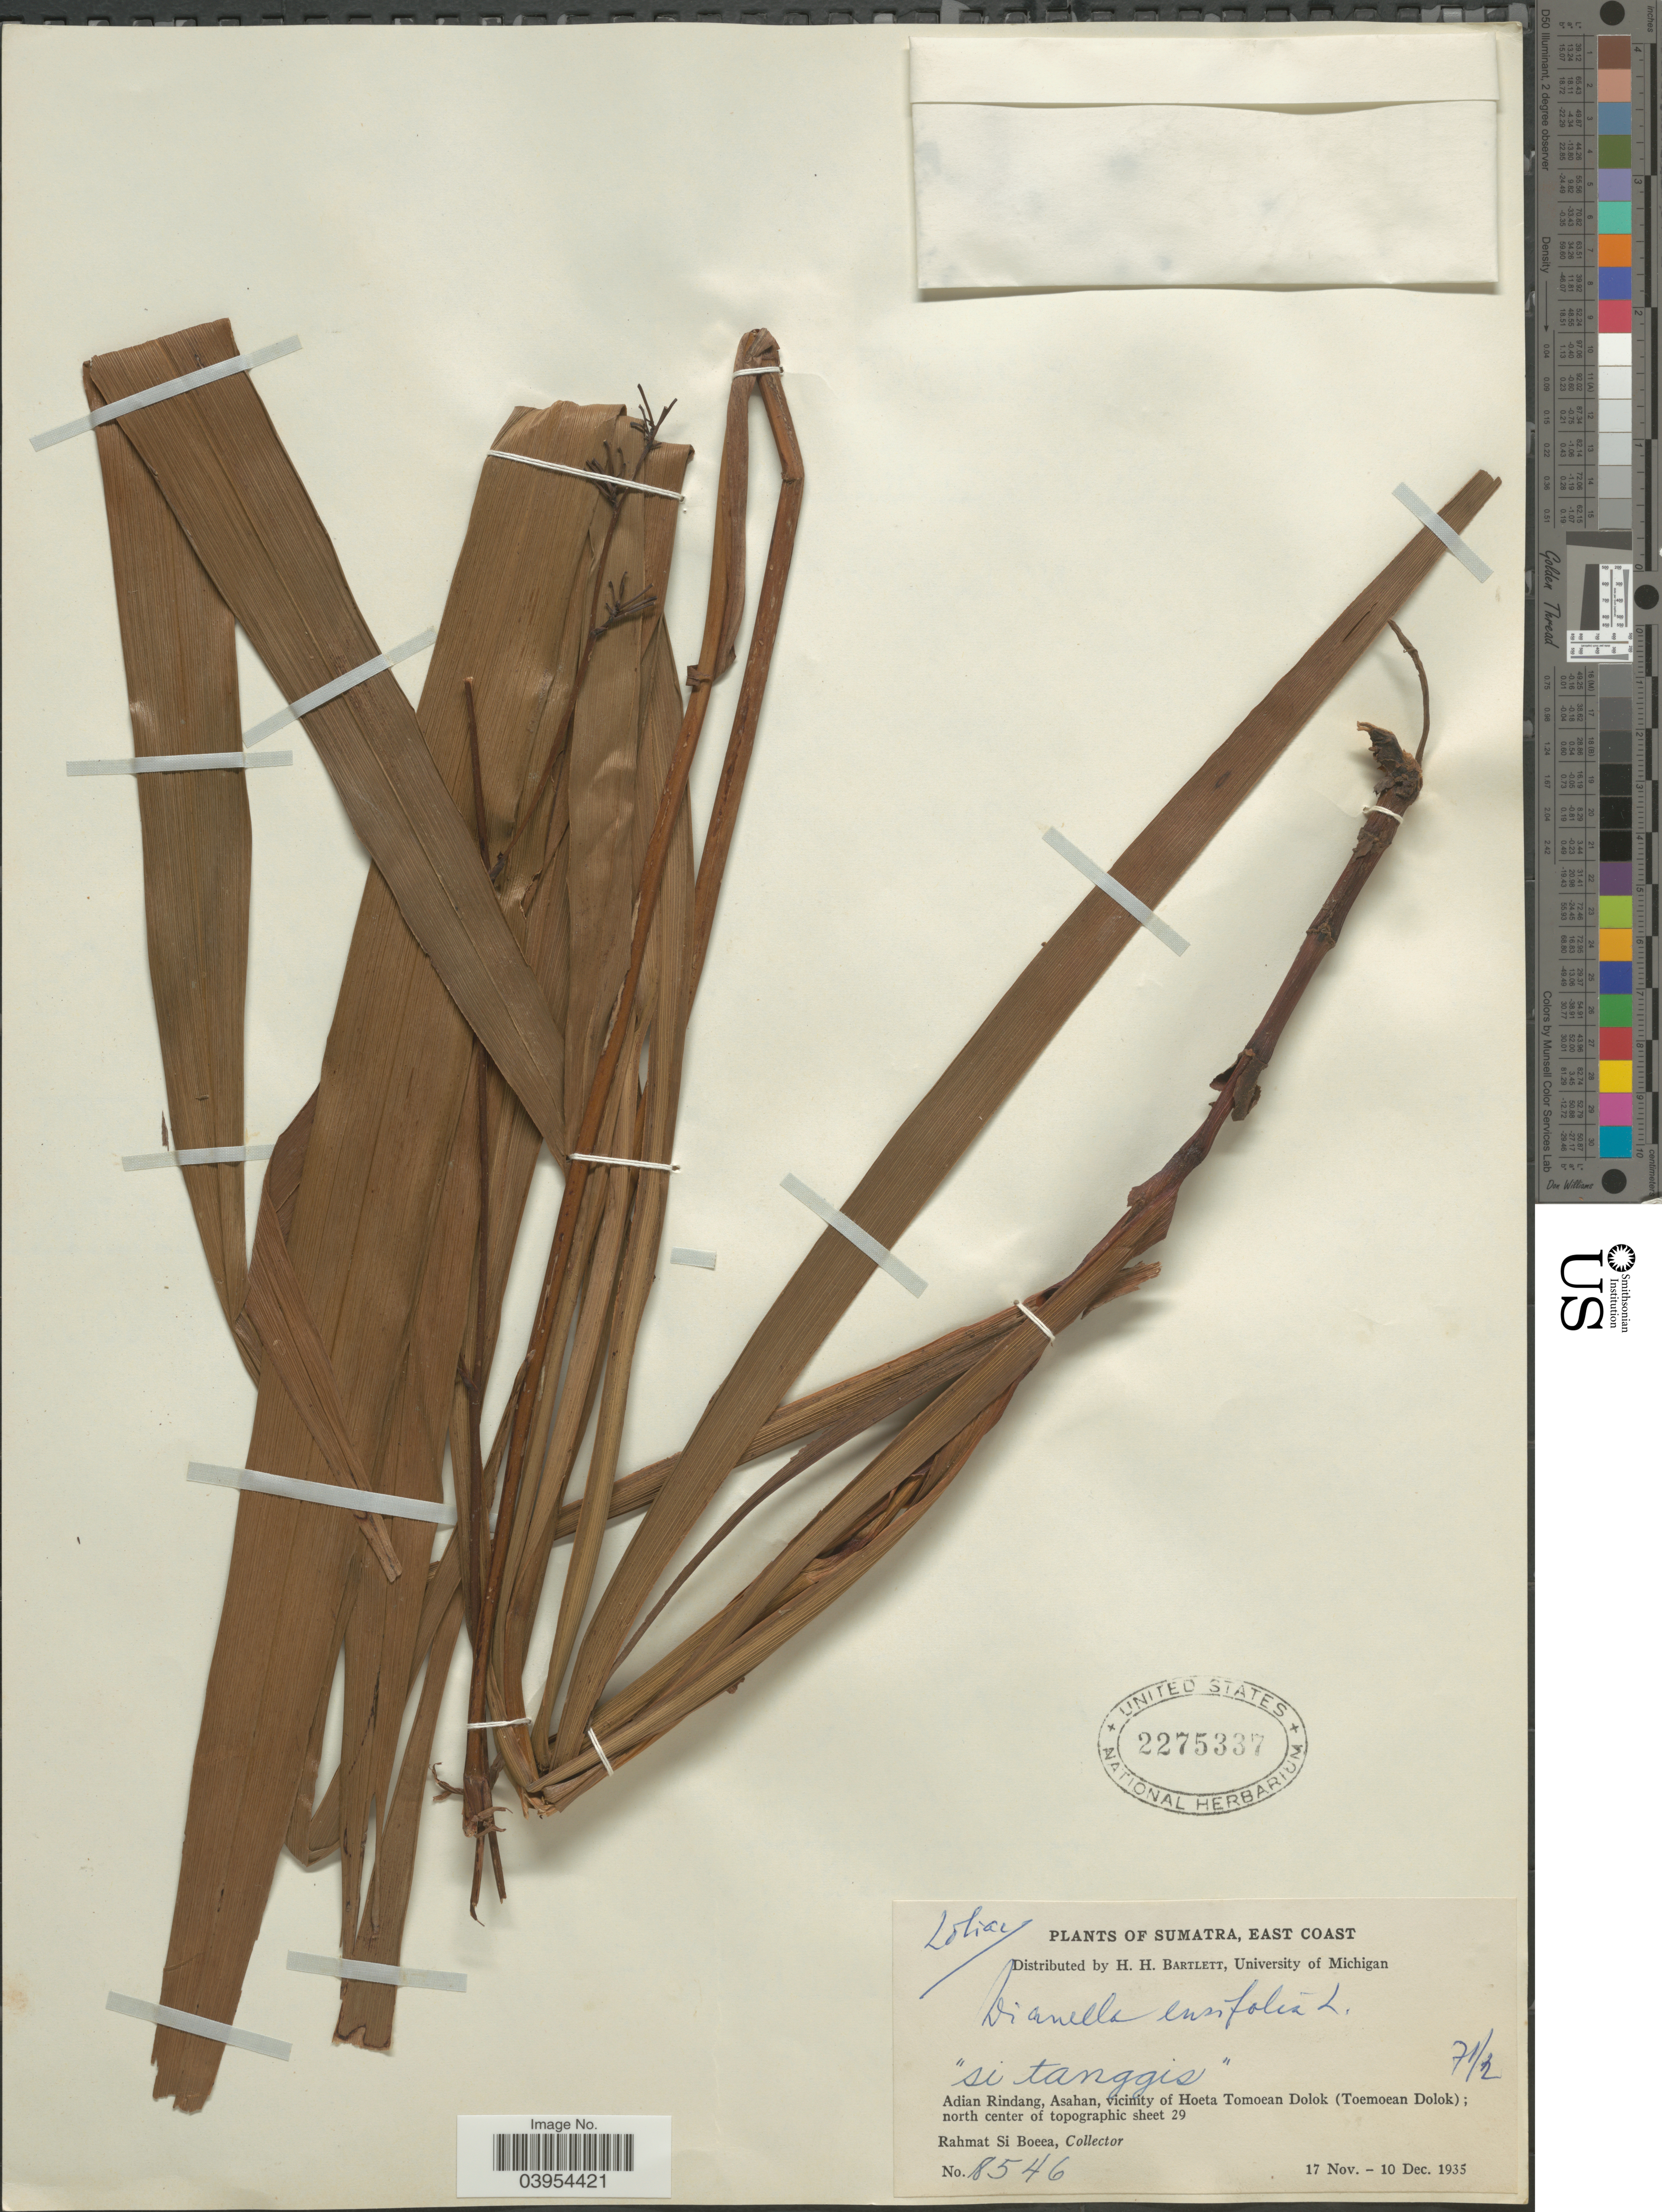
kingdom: Plantae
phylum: Tracheophyta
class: Liliopsida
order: Asparagales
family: Asphodelaceae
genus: Dianella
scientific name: Dianella ensifolia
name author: (L.) DC.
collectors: Rahmat Si Boeea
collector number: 8546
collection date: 1935-11-17/1935-12-10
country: Indonesia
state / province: Sumatra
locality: East Coast. Adian Rindang, Asahan, vicinity of Hoeta Tomoean Dolok (Toemoean Dolok); north center of topographic sheet 29.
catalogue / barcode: US 2275337